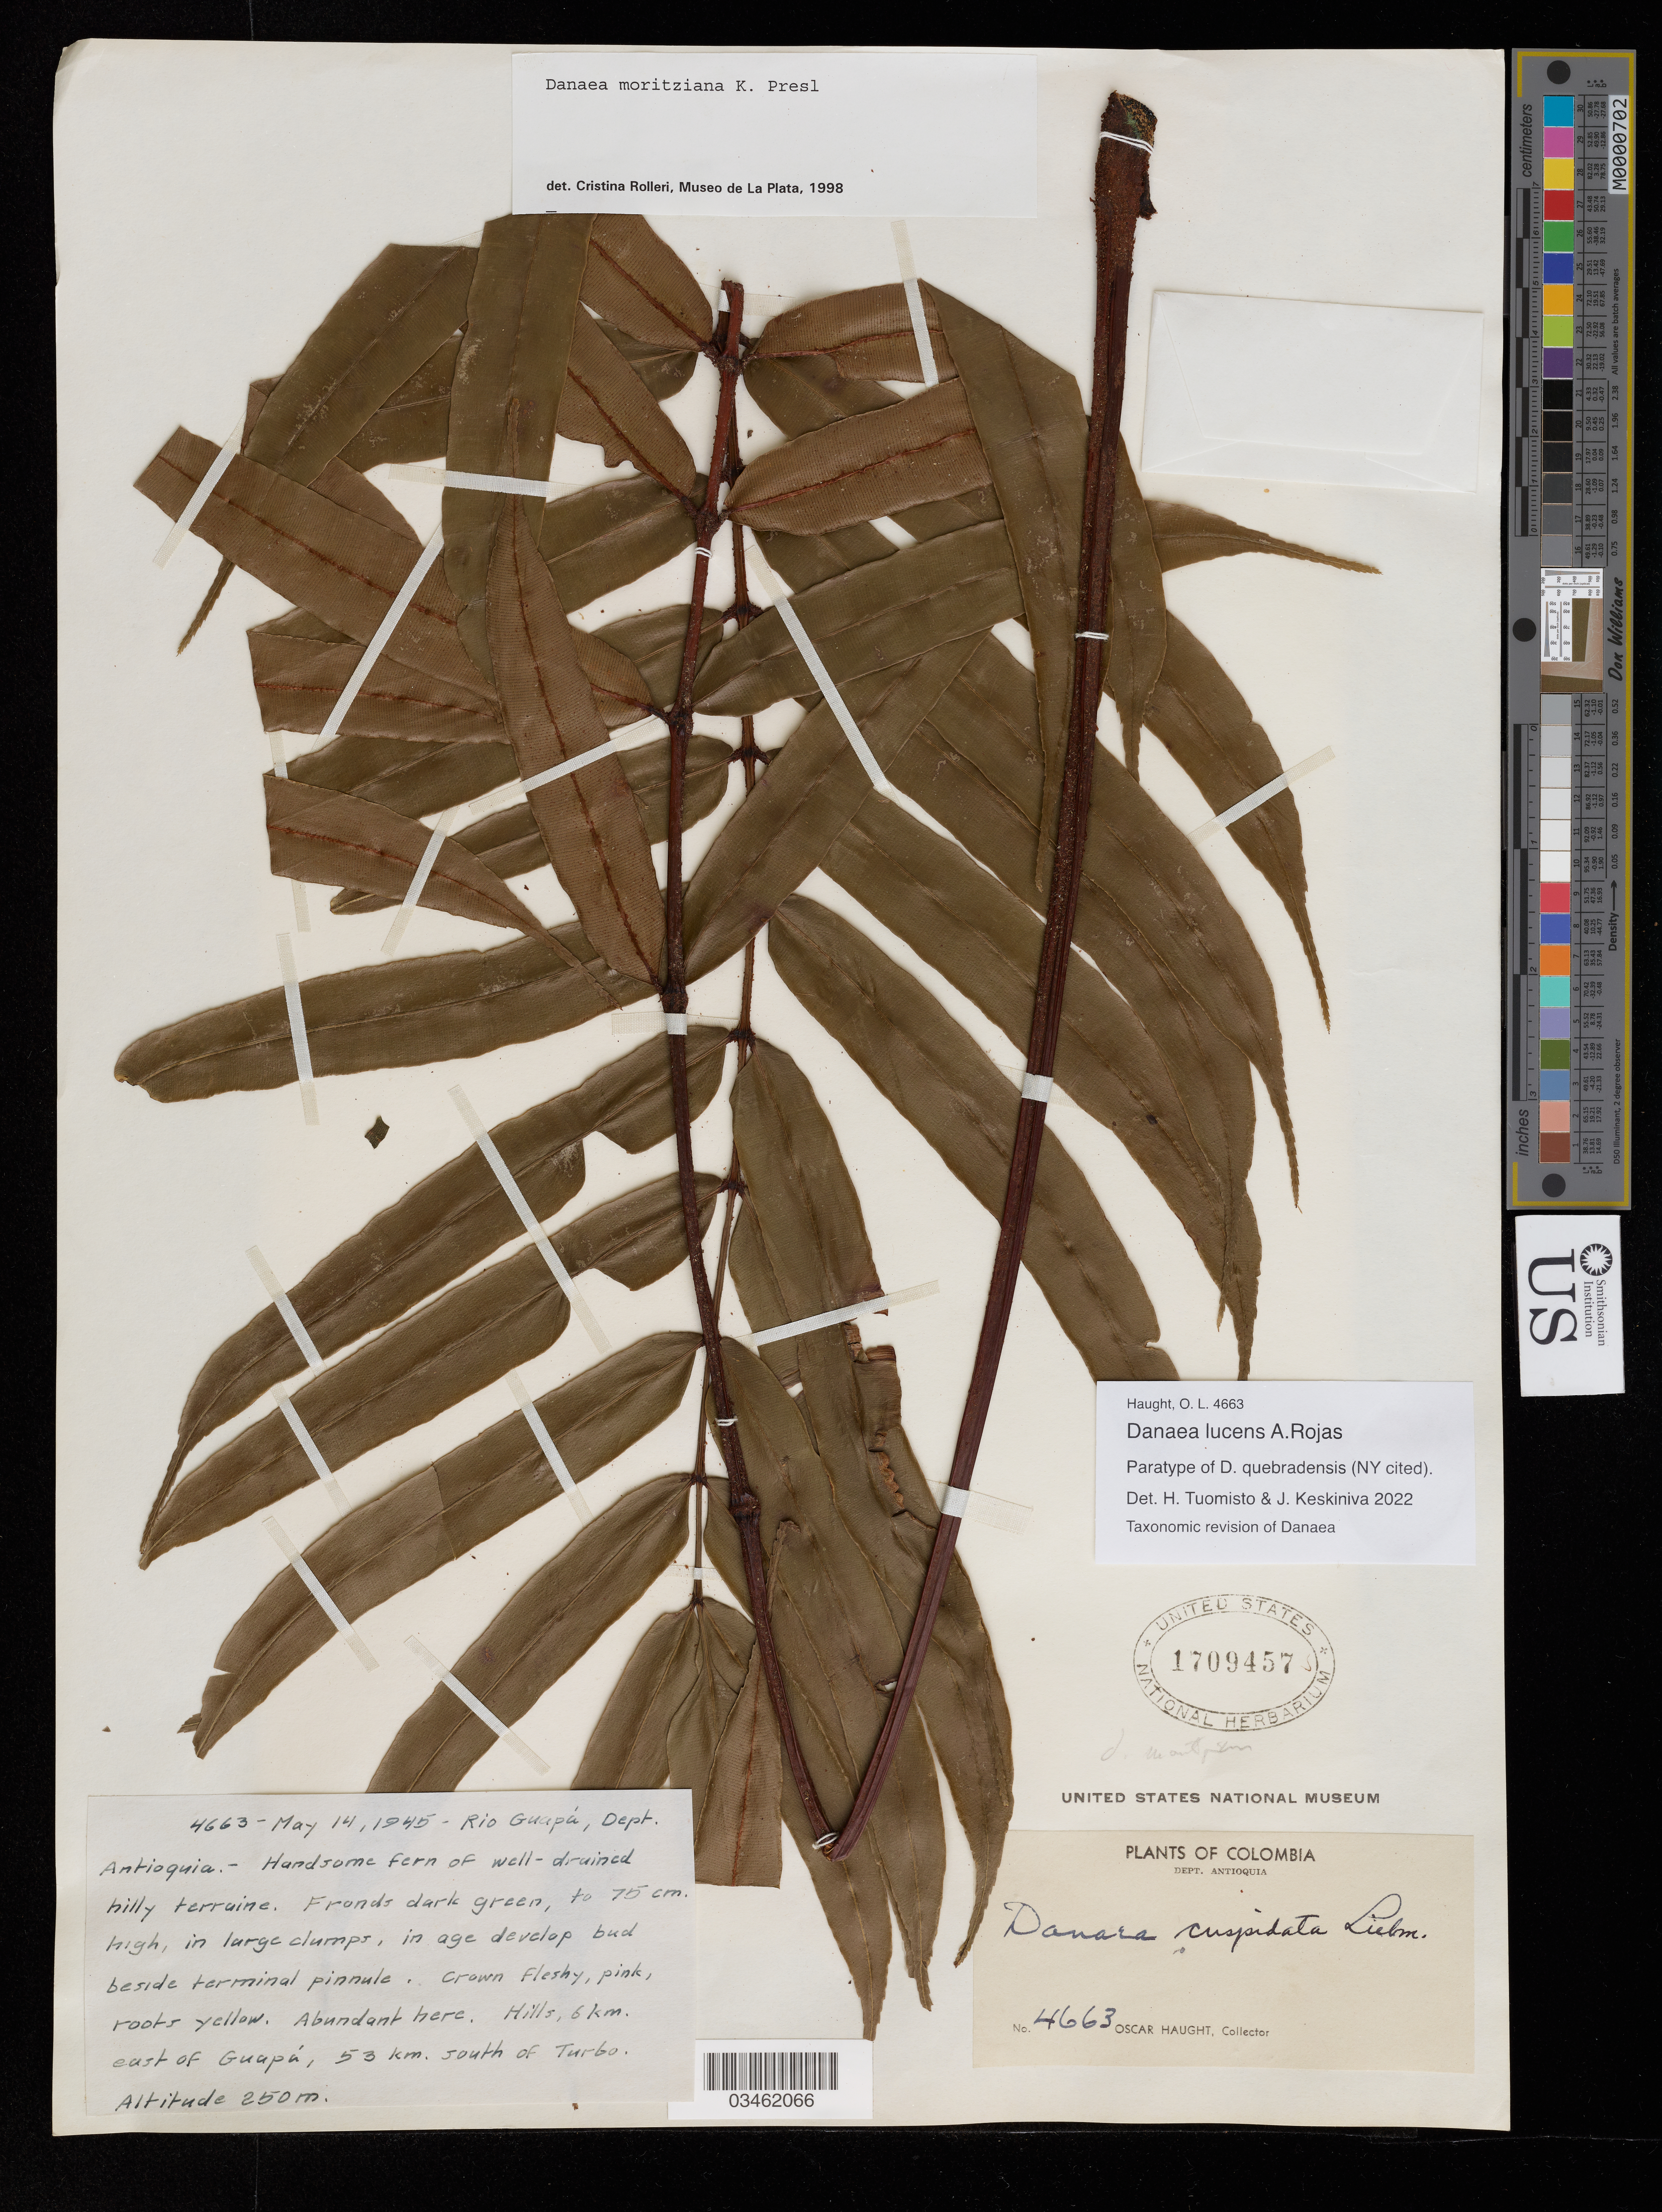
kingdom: Plantae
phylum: Tracheophyta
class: Polypodiopsida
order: Marattiales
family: Marattiaceae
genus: Danaea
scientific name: Danaea lucens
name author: A. Rojas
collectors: O. L. Haught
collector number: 4663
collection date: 1945-05-14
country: Colombia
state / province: Antioquia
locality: Rio Guapá, Dept. Antioquia. Hills, 6 km. east of Guapá, 53 km. south of Turbo.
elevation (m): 250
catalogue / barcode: US 1709457